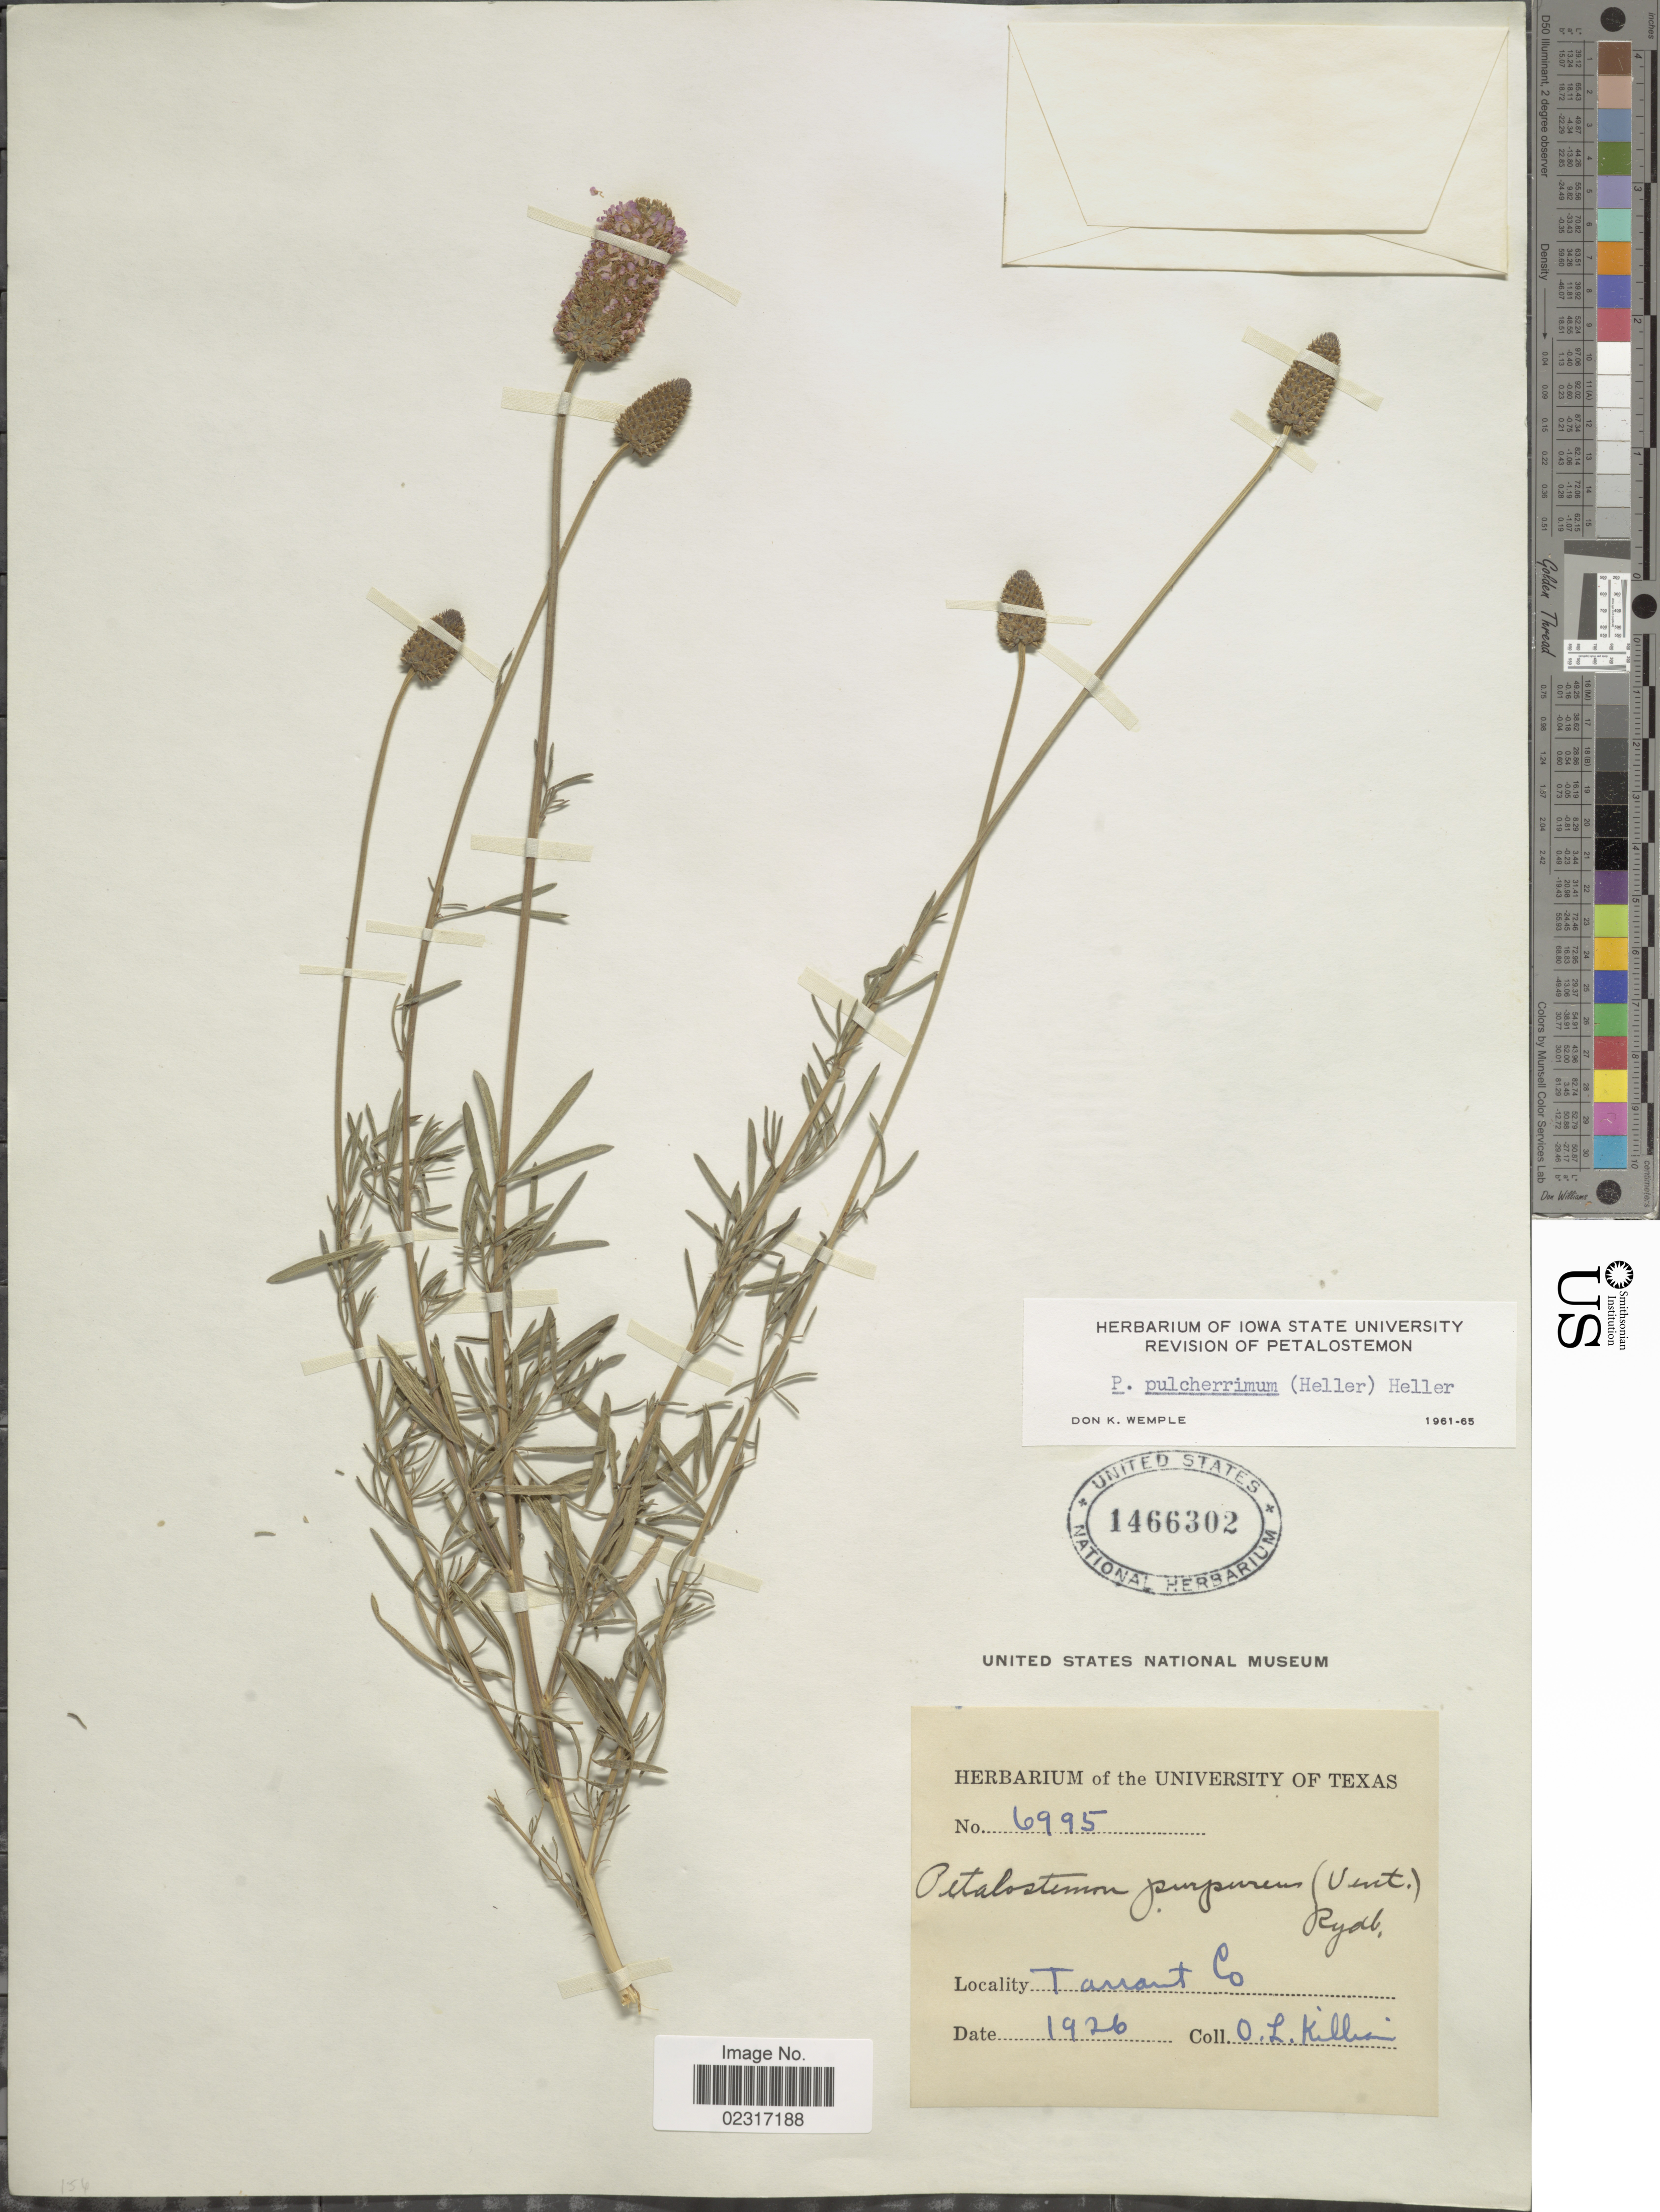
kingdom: Plantae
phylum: Tracheophyta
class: Magnoliopsida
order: Fabales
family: Fabaceae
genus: Dalea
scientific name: Dalea compacta var. pubescens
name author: (A. Gray) Barneby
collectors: O. Killian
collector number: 6995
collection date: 1926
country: United States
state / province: Texas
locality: Tarrant Co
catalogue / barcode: US 1466302